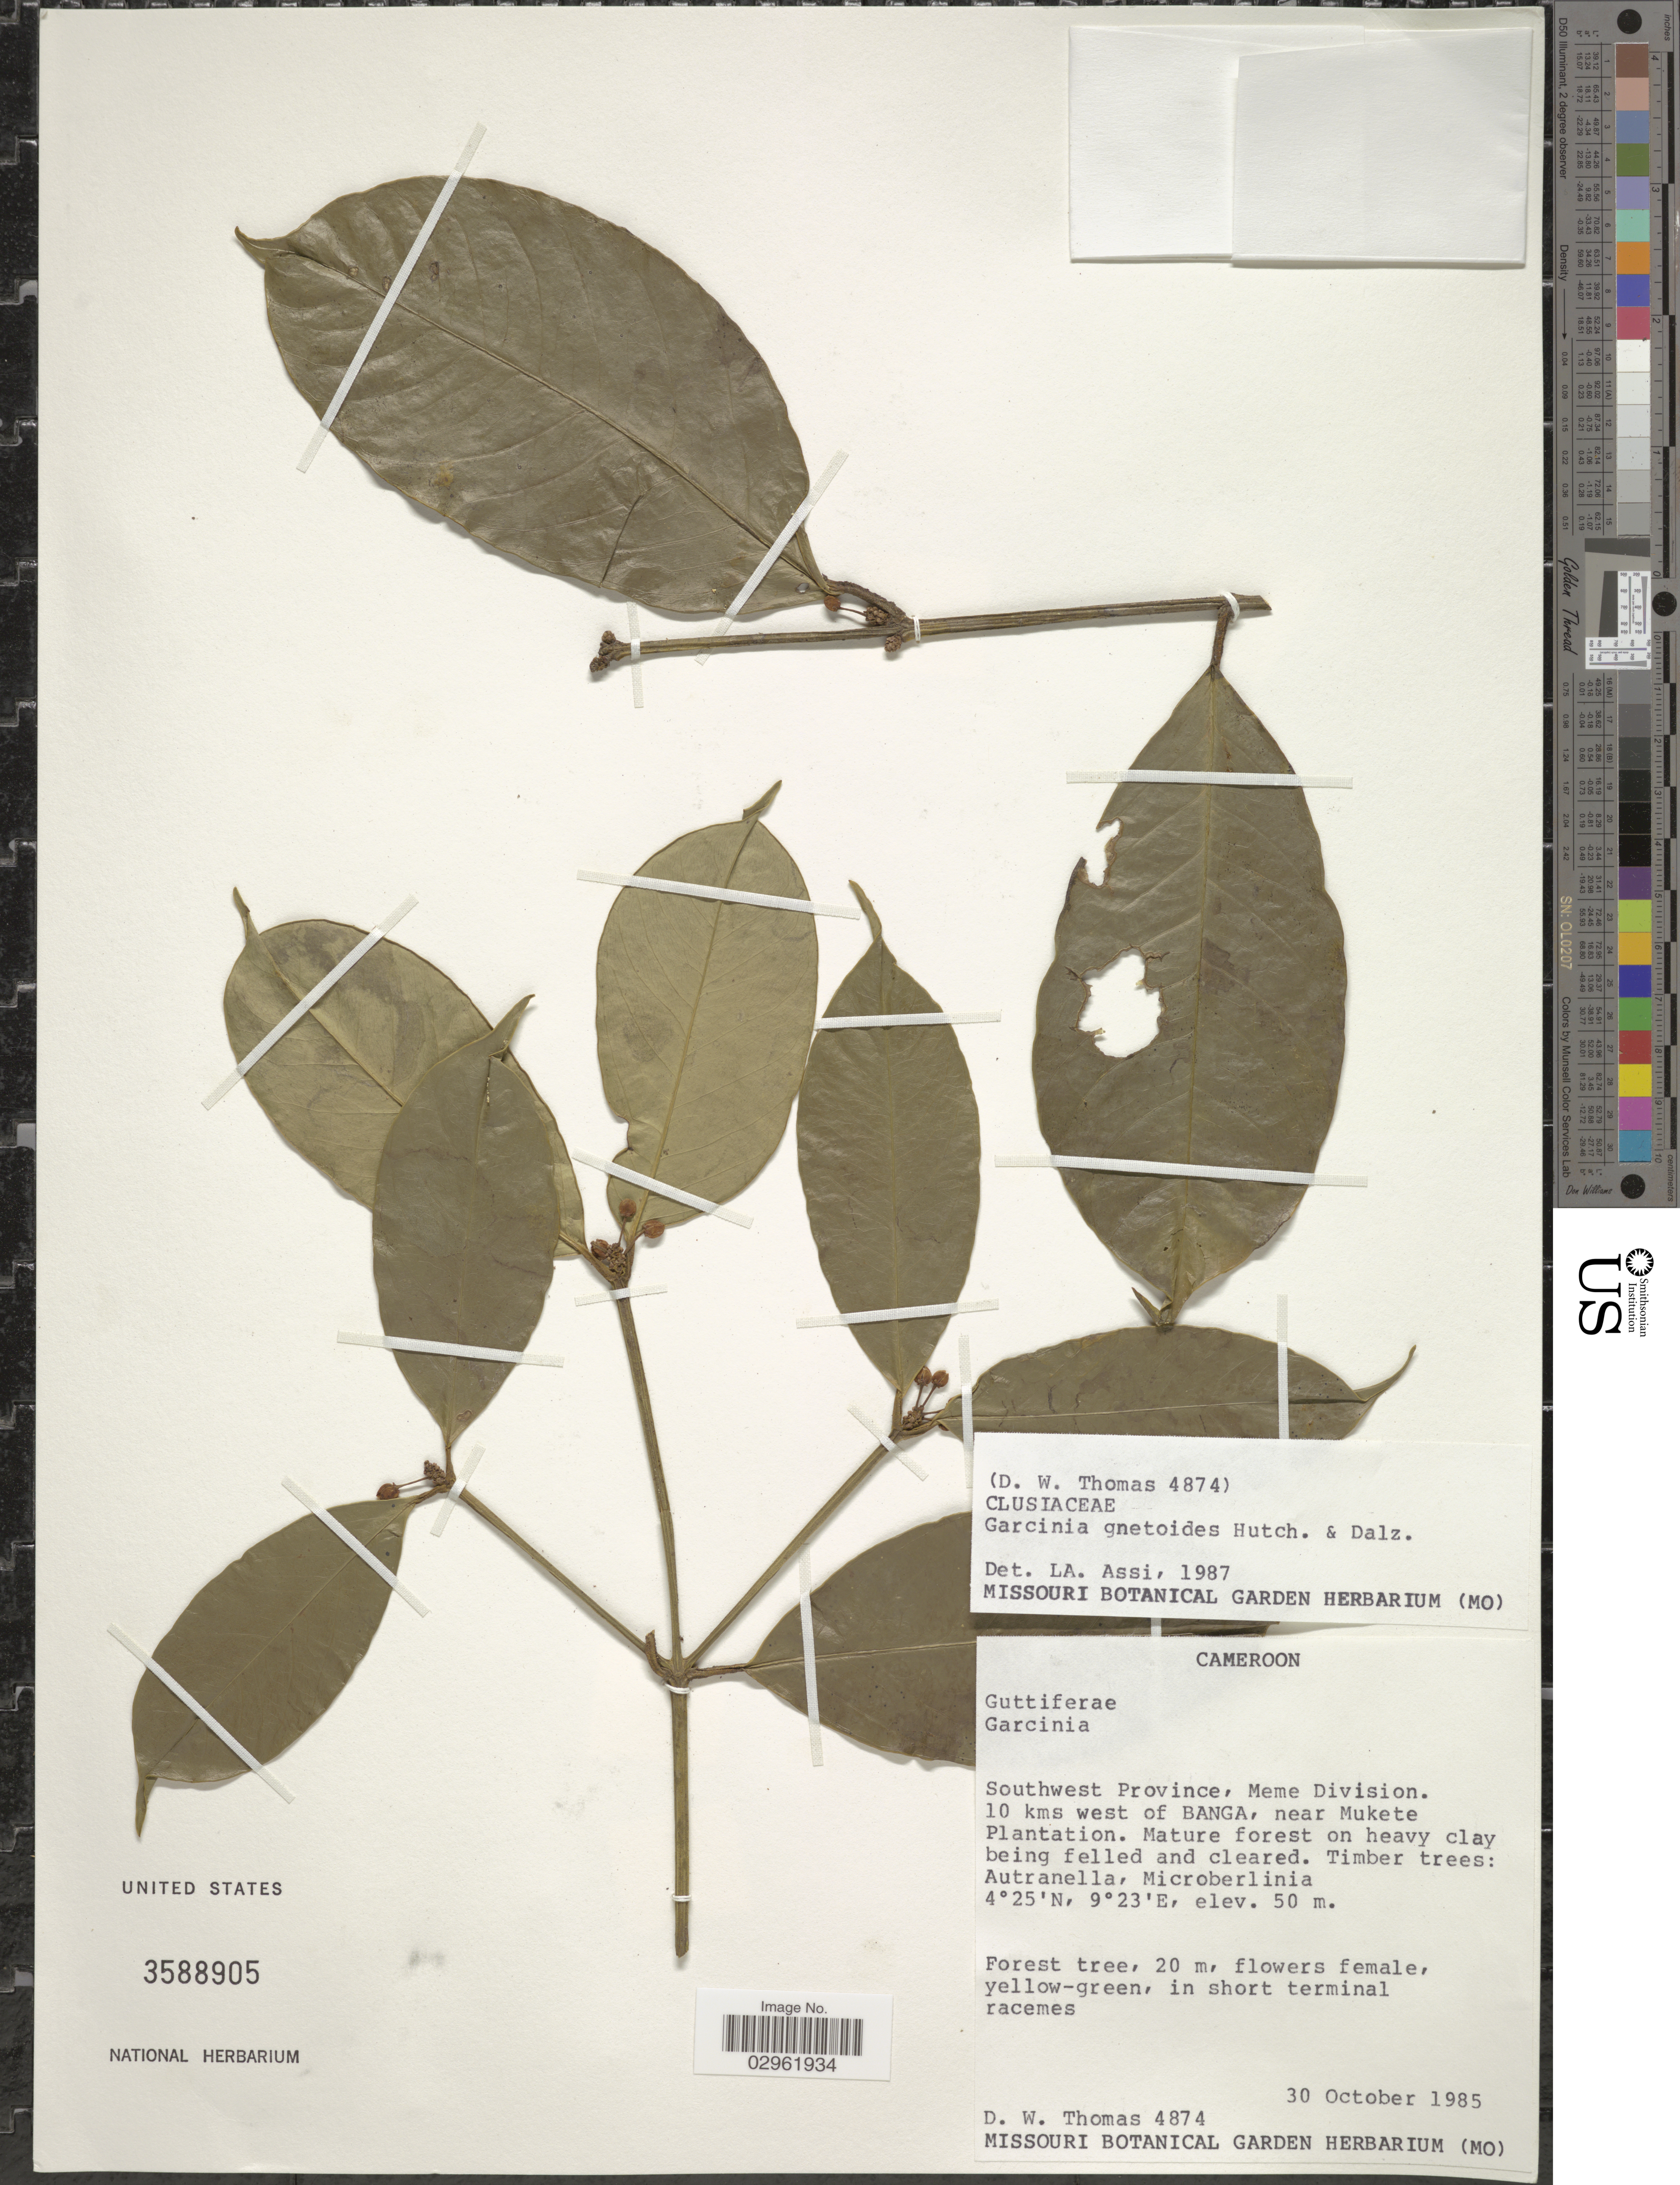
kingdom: Plantae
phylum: Tracheophyta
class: Magnoliopsida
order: Malpighiales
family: Clusiaceae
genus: Garcinia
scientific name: Garcinia gnetoides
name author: Hutch. & Dalziel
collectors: D. W. Thomas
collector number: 4874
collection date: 1985-10-30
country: Cameroon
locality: Southwest Province, Meme Division, 10 kms west of Banga, near Mukete Plantation.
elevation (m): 50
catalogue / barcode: US 3588905